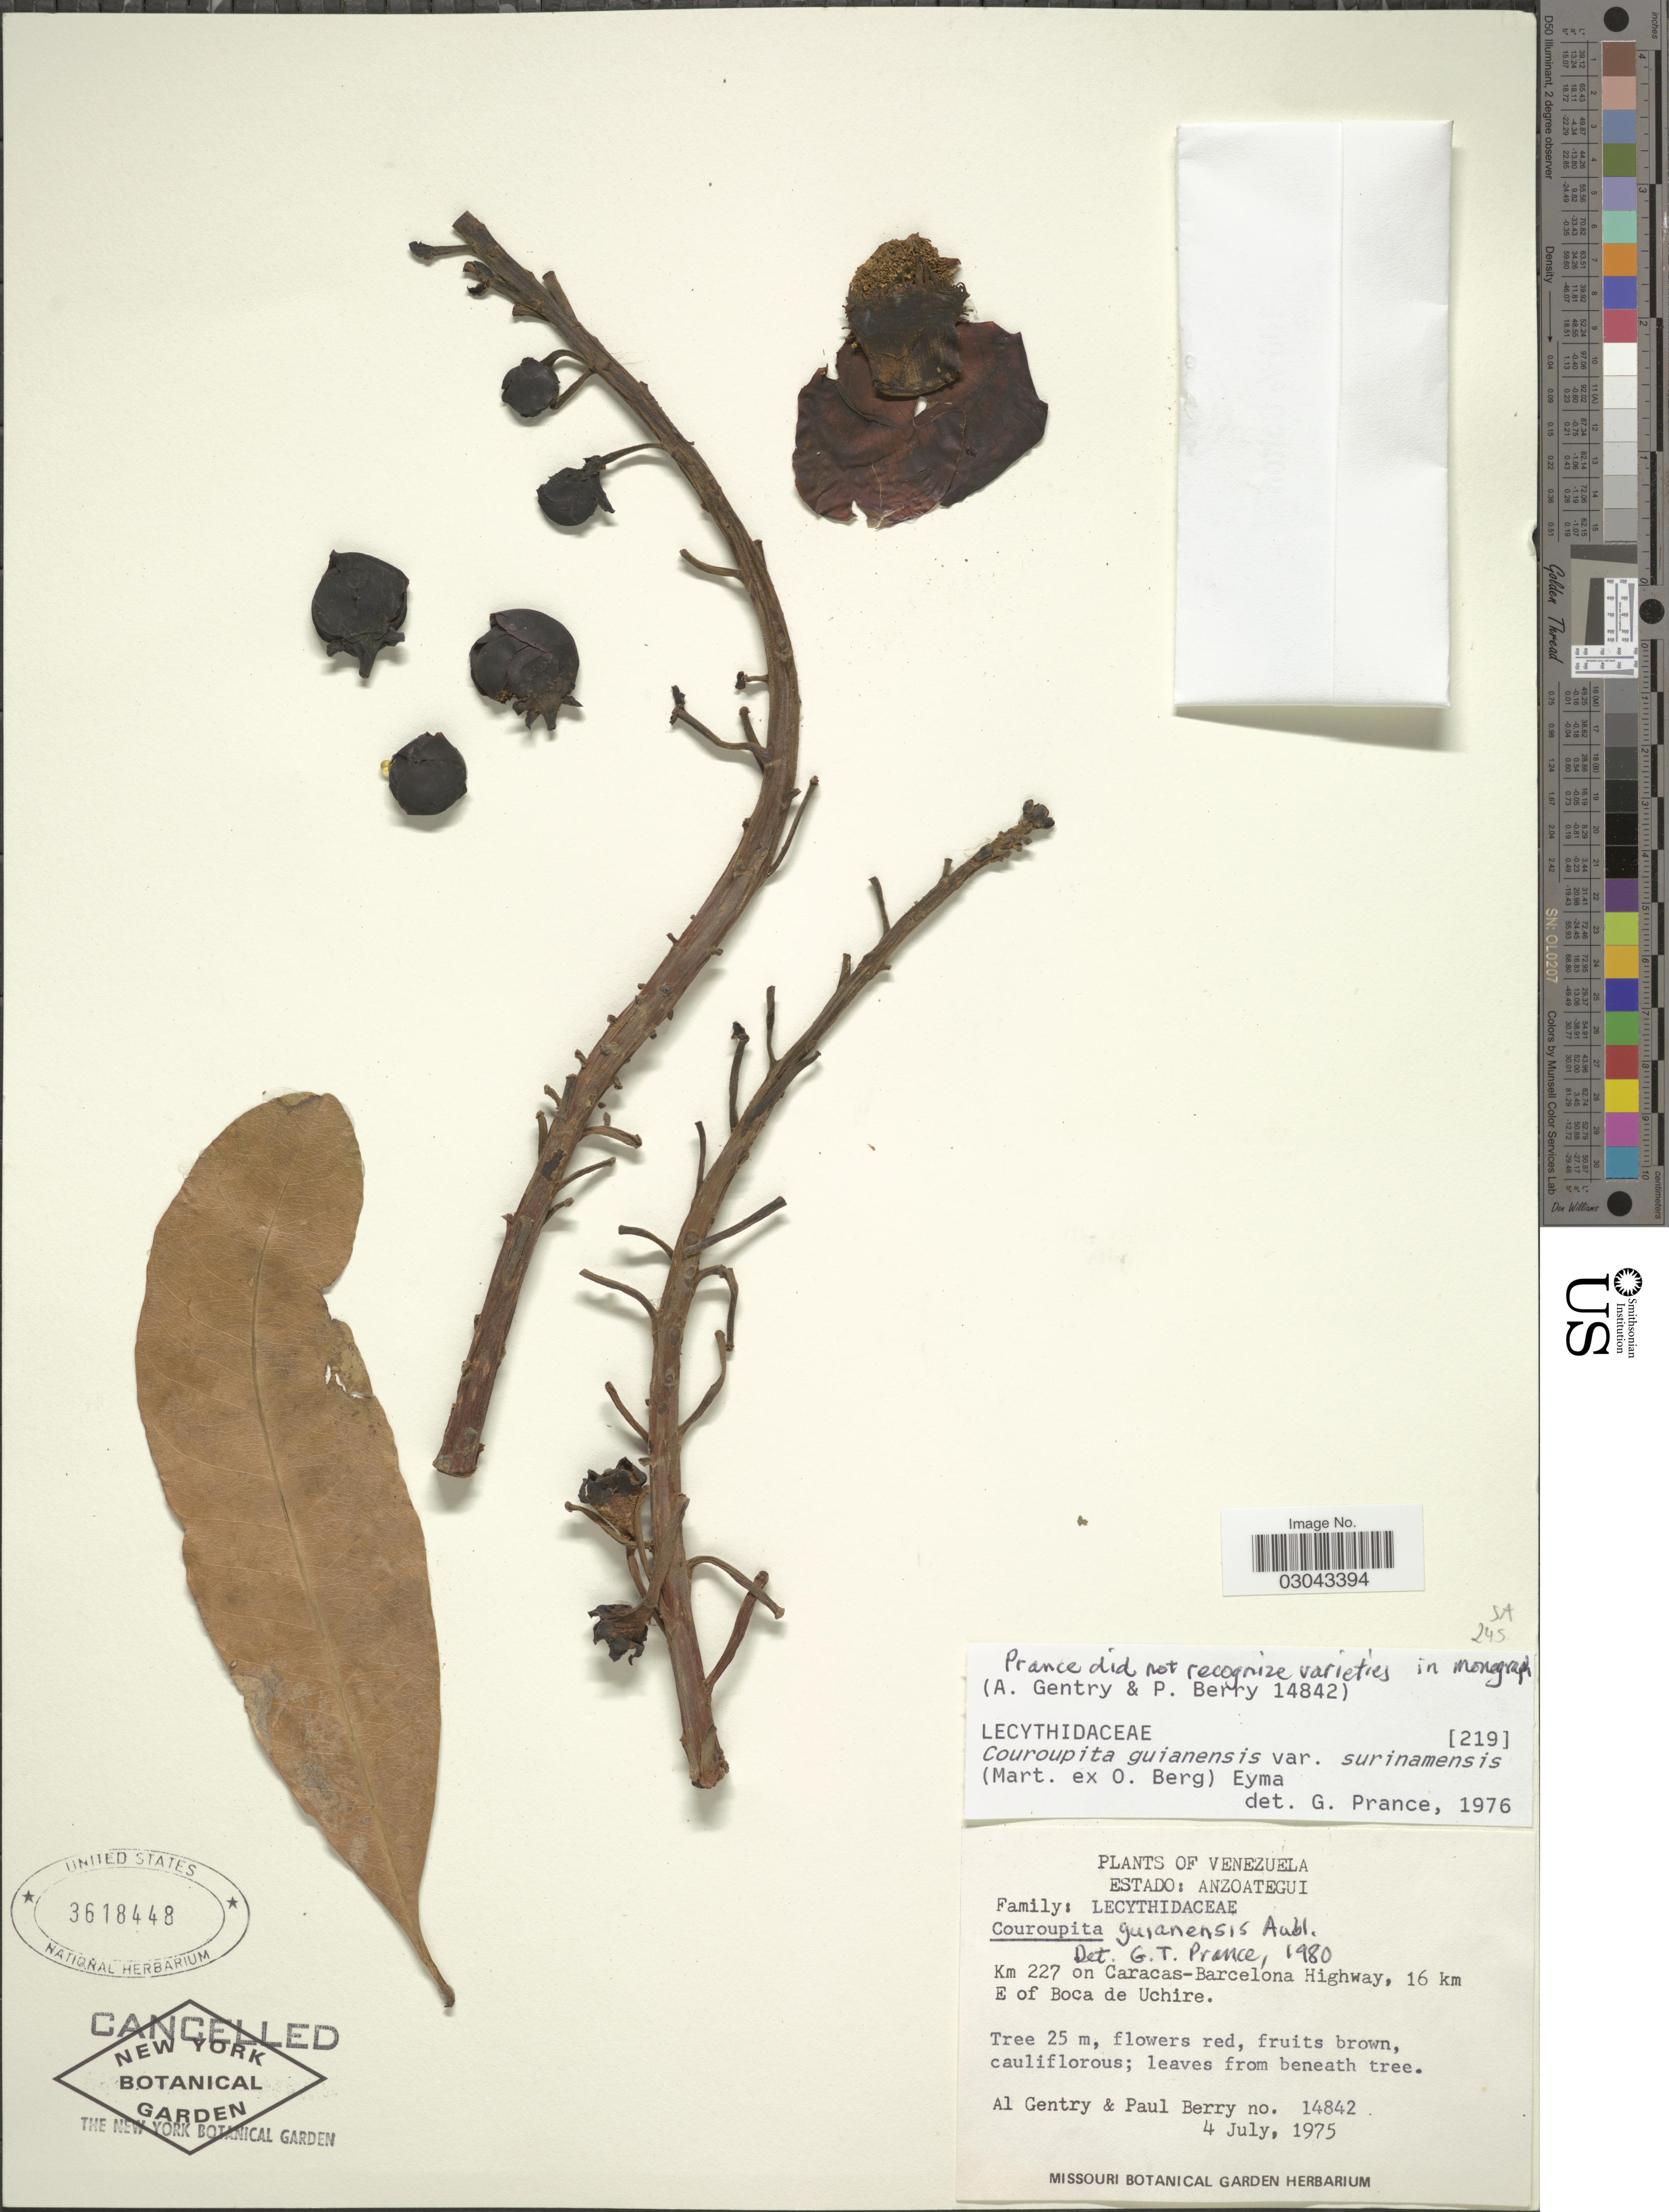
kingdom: Plantae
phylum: Tracheophyta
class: Magnoliopsida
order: Ericales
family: Lecythidaceae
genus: Couroupita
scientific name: Couroupita guianensis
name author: Aubl.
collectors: A. H. Gentry & P. E. Berry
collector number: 14842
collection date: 1975-07-04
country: Venezuela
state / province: Anzoategui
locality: Km 227 on Caracas-Barcelona Highway, 16 km E of Boca de Uchire.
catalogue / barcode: US 3618448